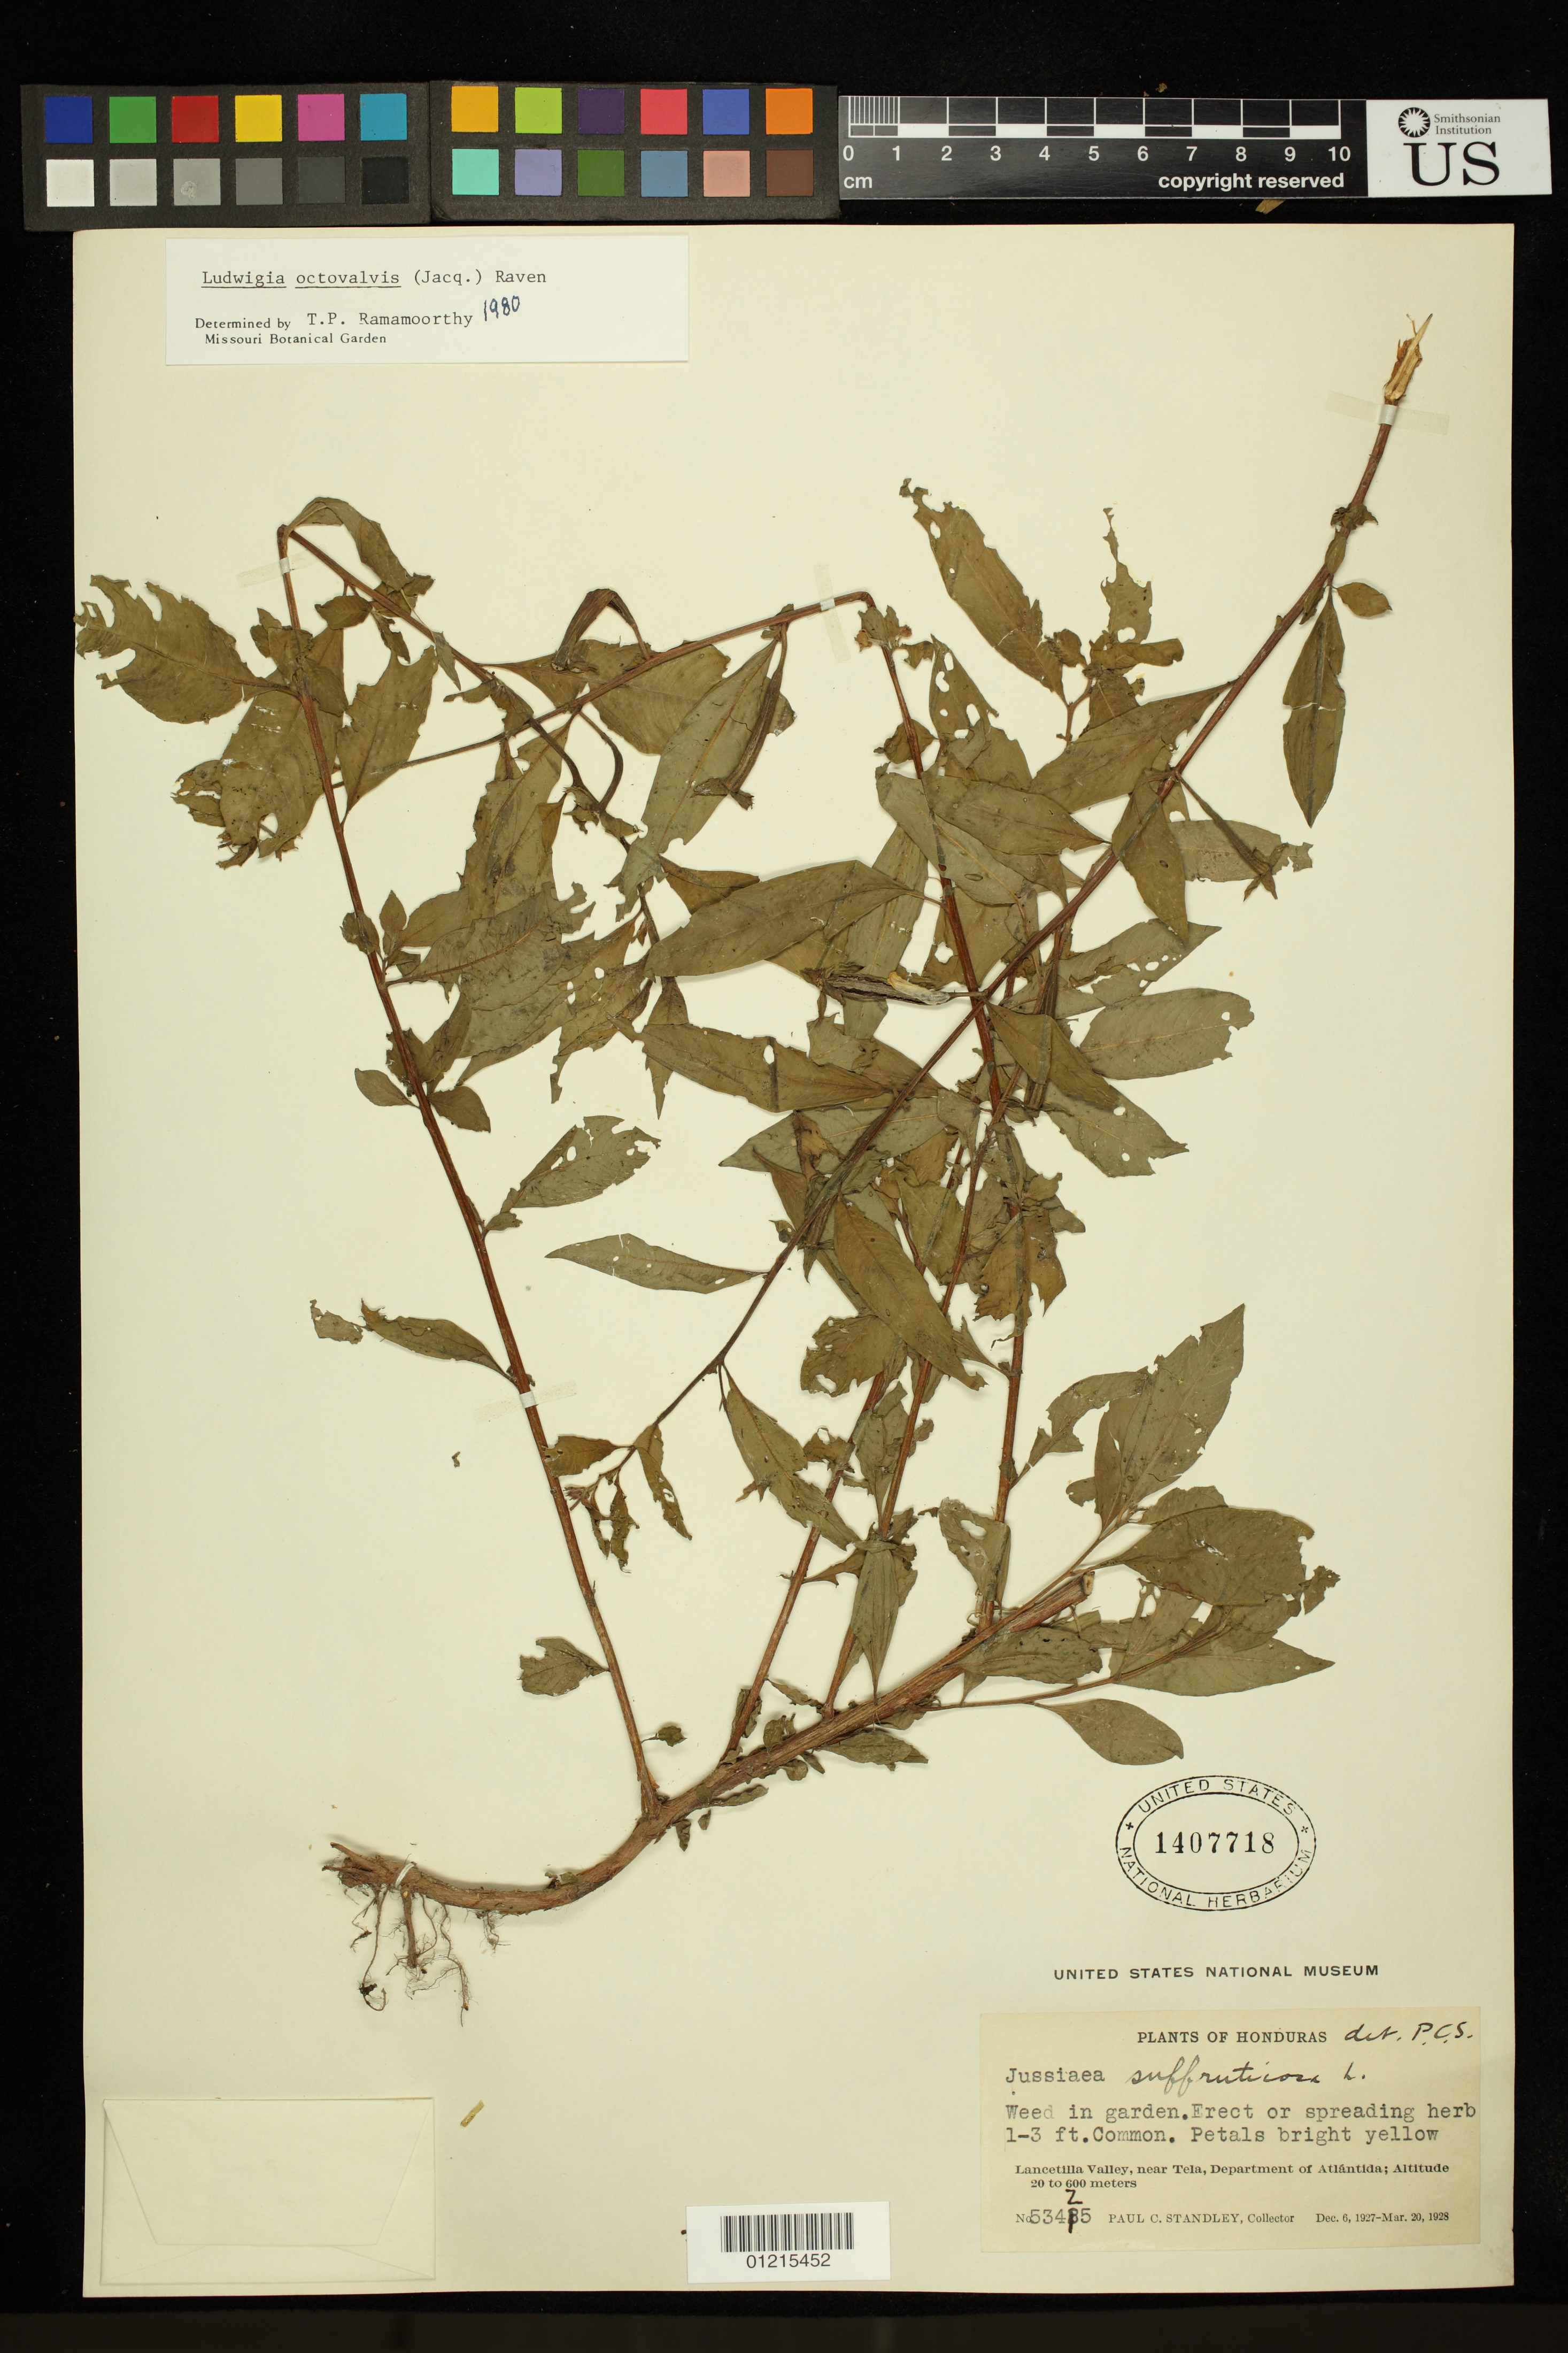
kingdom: Plantae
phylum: Tracheophyta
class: Magnoliopsida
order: Myrtales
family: Onagraceae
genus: Ludwigia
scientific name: Ludwigia octovalvis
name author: (Jacq.) P.H. Raven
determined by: Ramamoorthy, T. P.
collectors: P. C. Standley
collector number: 53425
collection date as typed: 06 Dec 1927 to 20 Mar 1928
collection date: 1927-12-06/1928-03-20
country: Honduras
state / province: Atlántida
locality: Lancetilla Valley, near Tela.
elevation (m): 20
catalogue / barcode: US 1407718